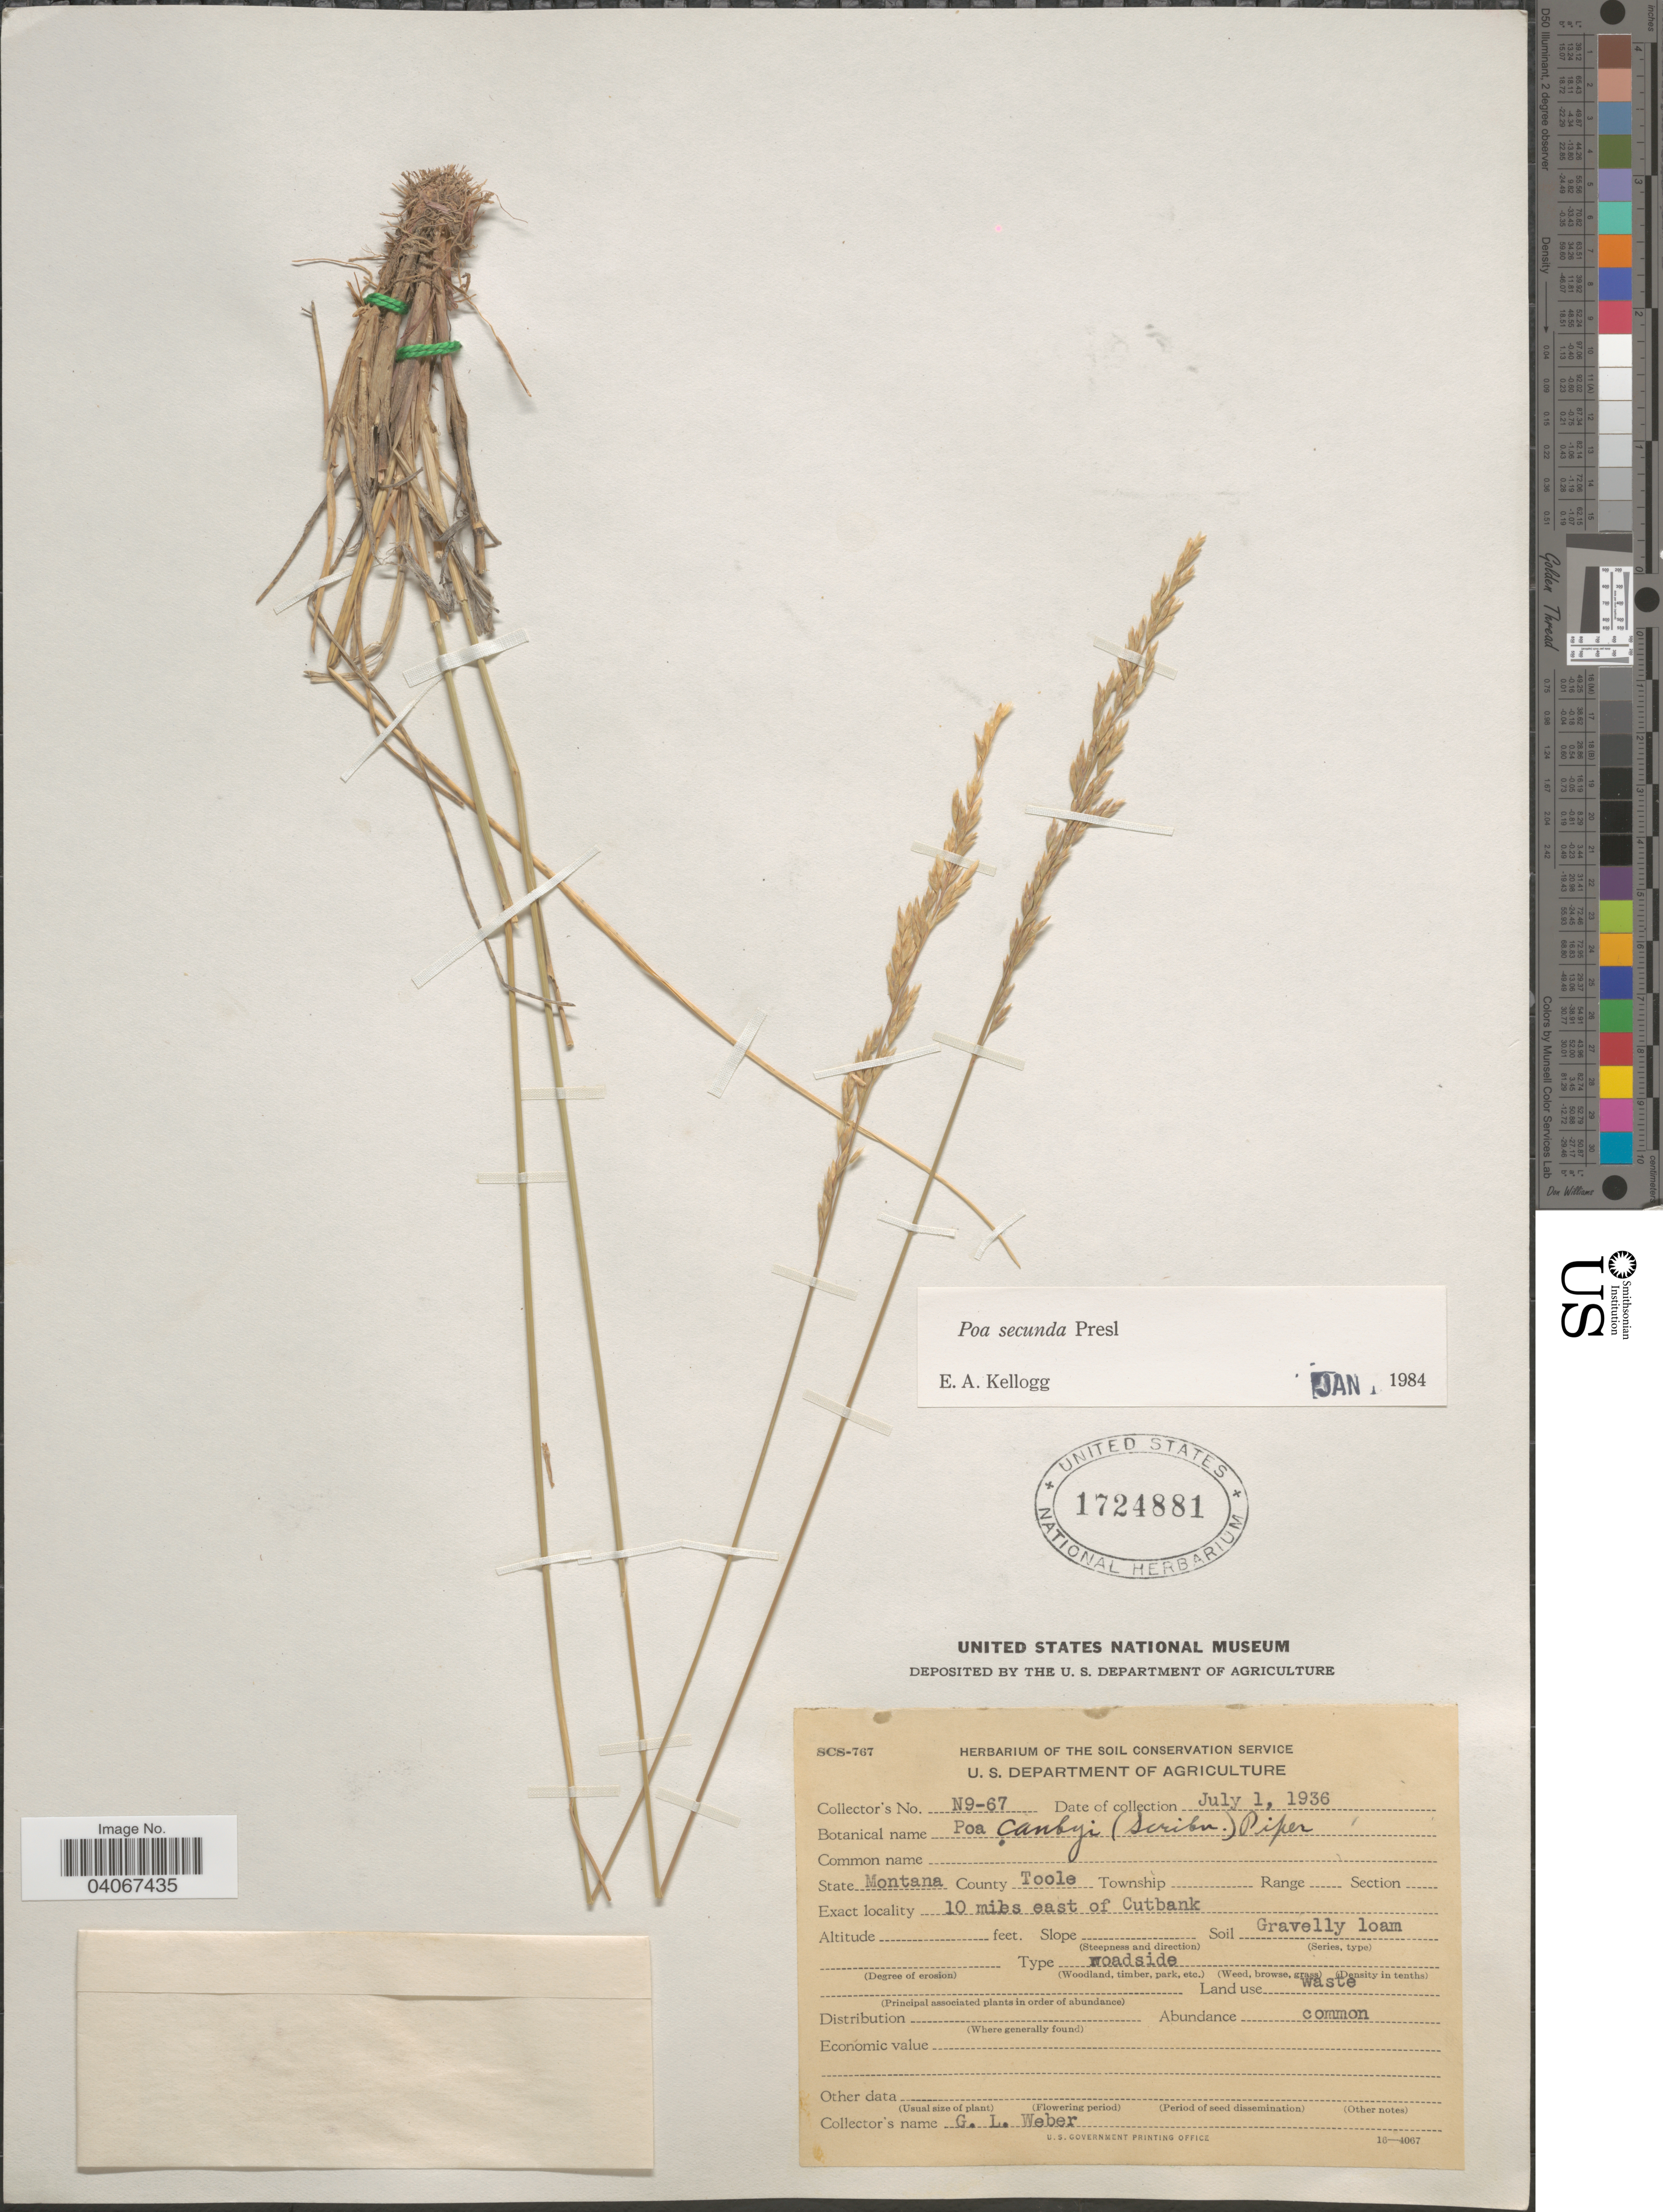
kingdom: Plantae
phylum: Tracheophyta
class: Liliopsida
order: Poales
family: Poaceae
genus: Poa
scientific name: Poa secunda subsp. secunda var. secunda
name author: J. Presl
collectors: G. Weber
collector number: N9-67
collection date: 1936-07-01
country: United States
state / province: Montana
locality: County Toole. 10 miles east of Cutbank.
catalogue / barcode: US 1724881